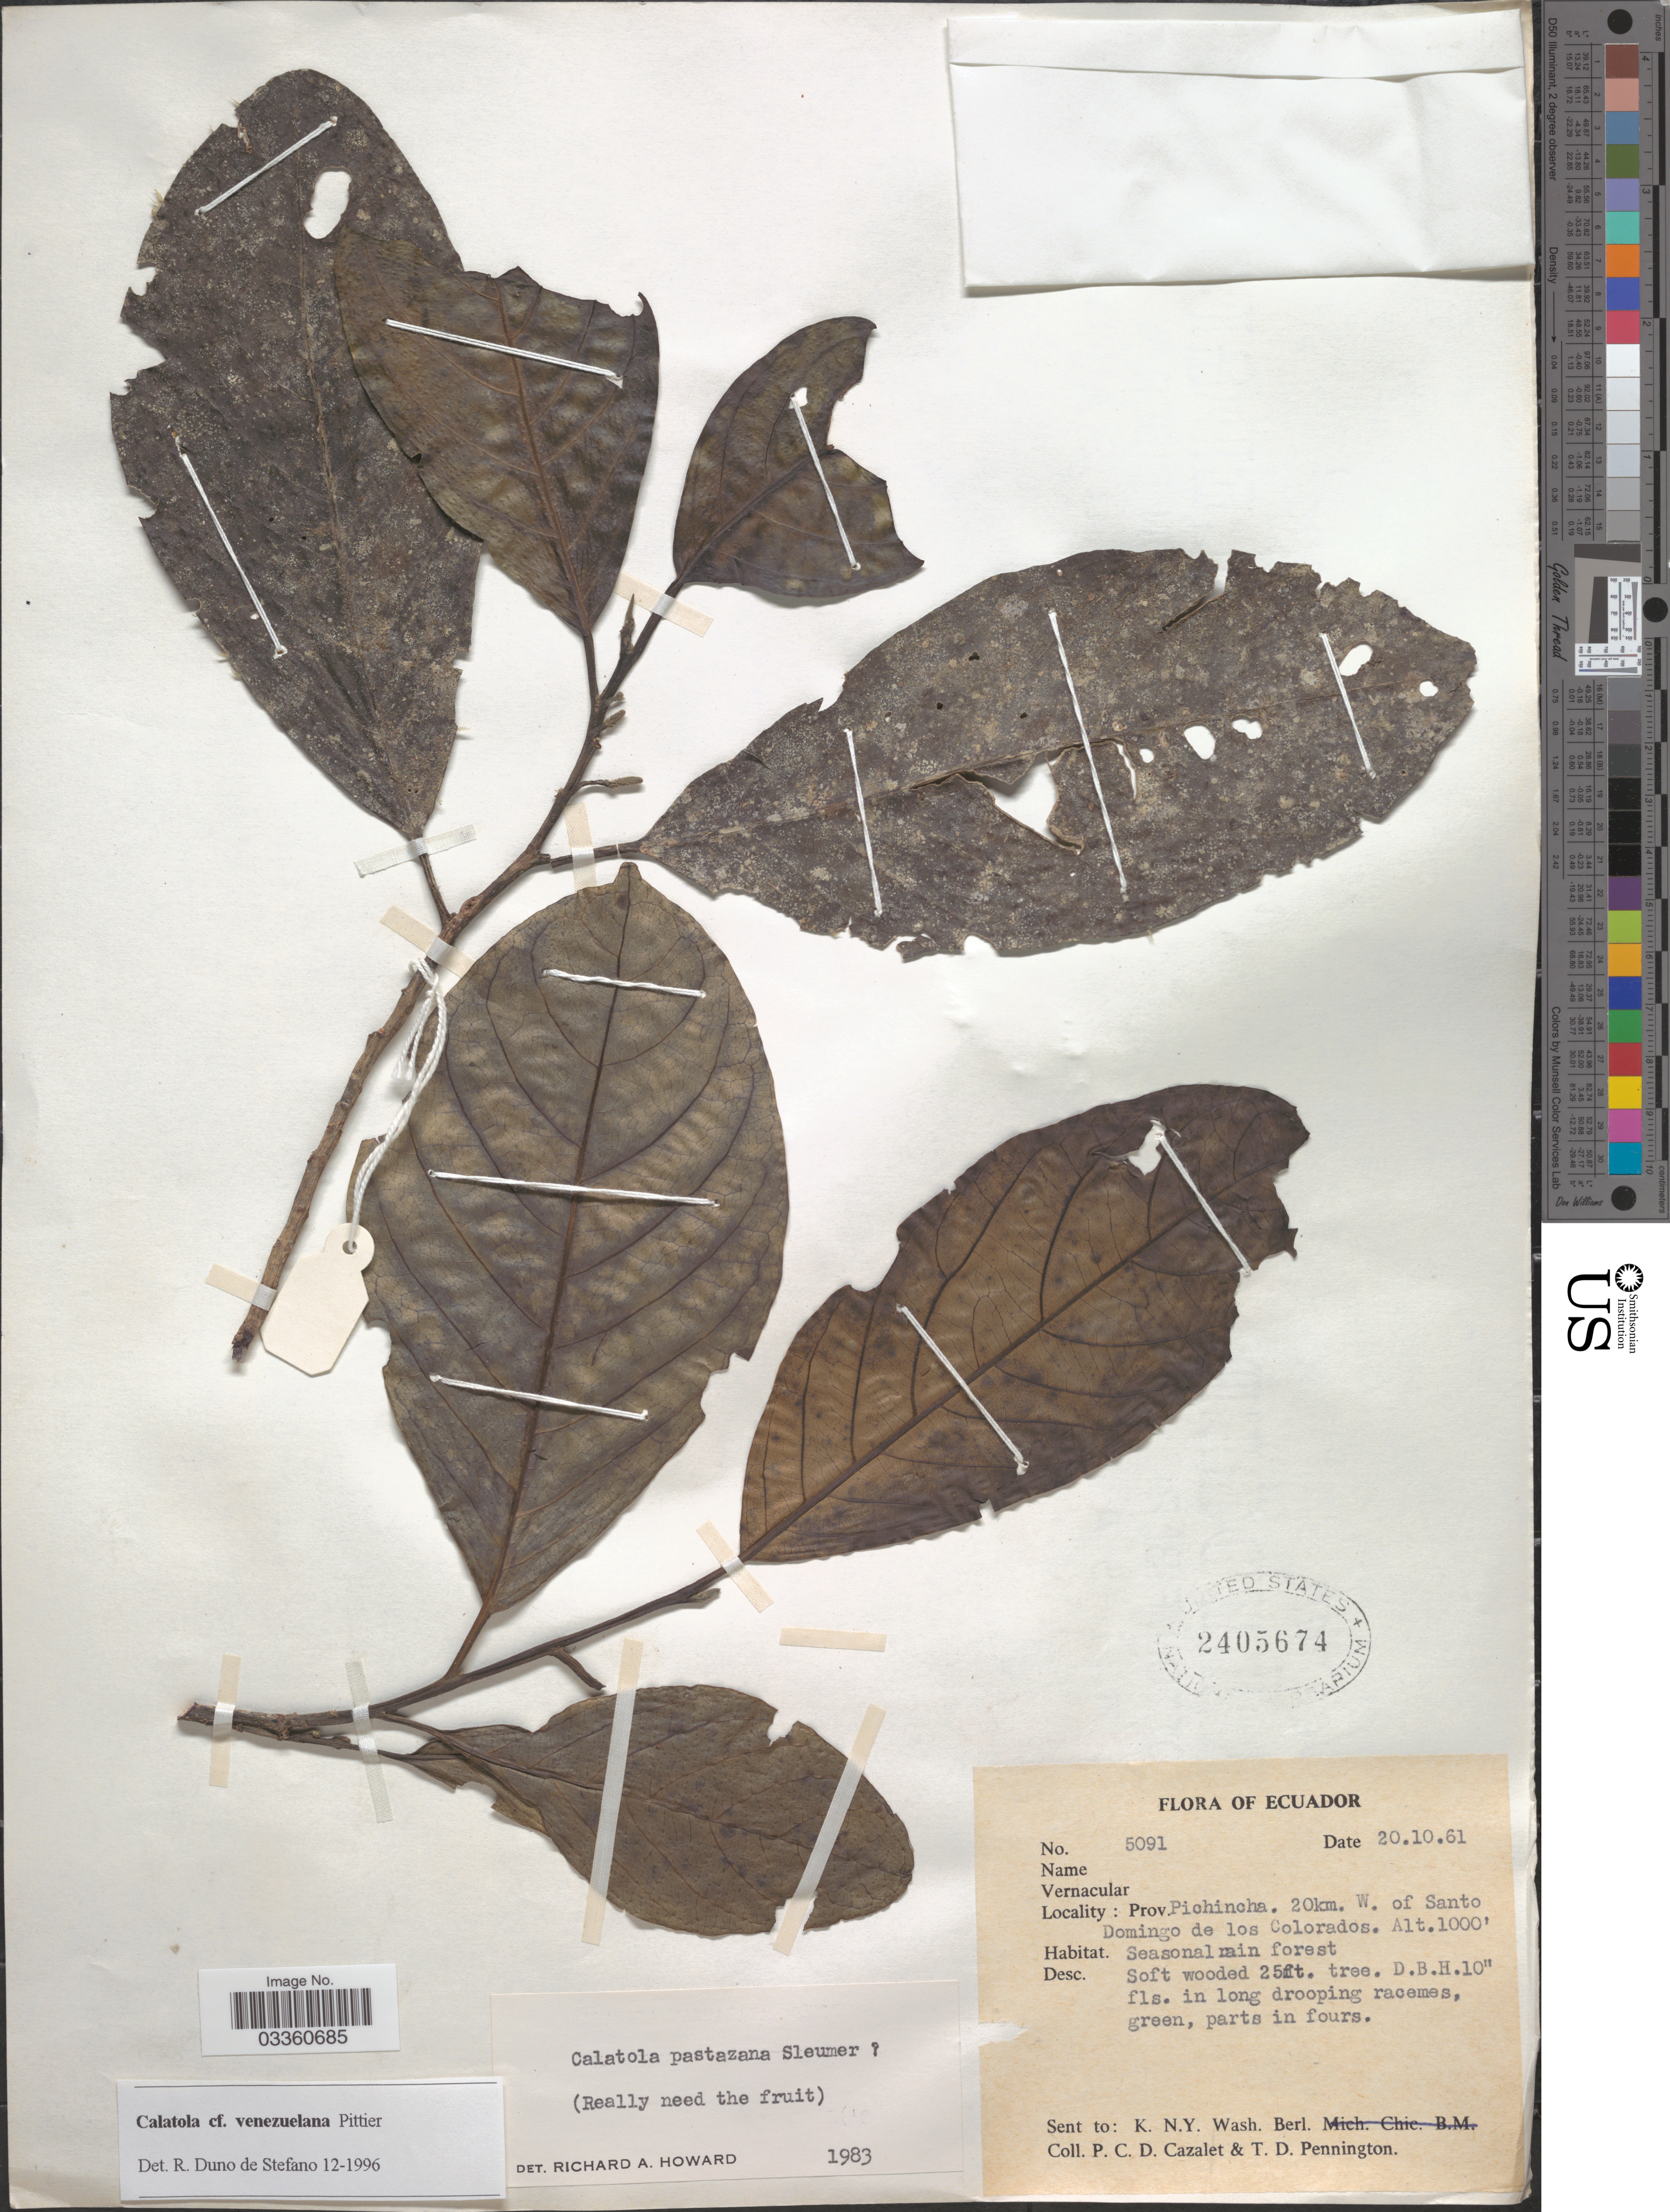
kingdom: Plantae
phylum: Tracheophyta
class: Magnoliopsida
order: Metteniusales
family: Metteniusaceae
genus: Calatola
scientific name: Calatola venezuelana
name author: Pittier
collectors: P. C. D. Cazalet & T. D. Pennington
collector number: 5091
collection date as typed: Transcribed d/m/y: 20/10/61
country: Ecuador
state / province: Pichincha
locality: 20km. W. of Santo Domingo de los Colorados.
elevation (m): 305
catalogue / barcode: US 2405674